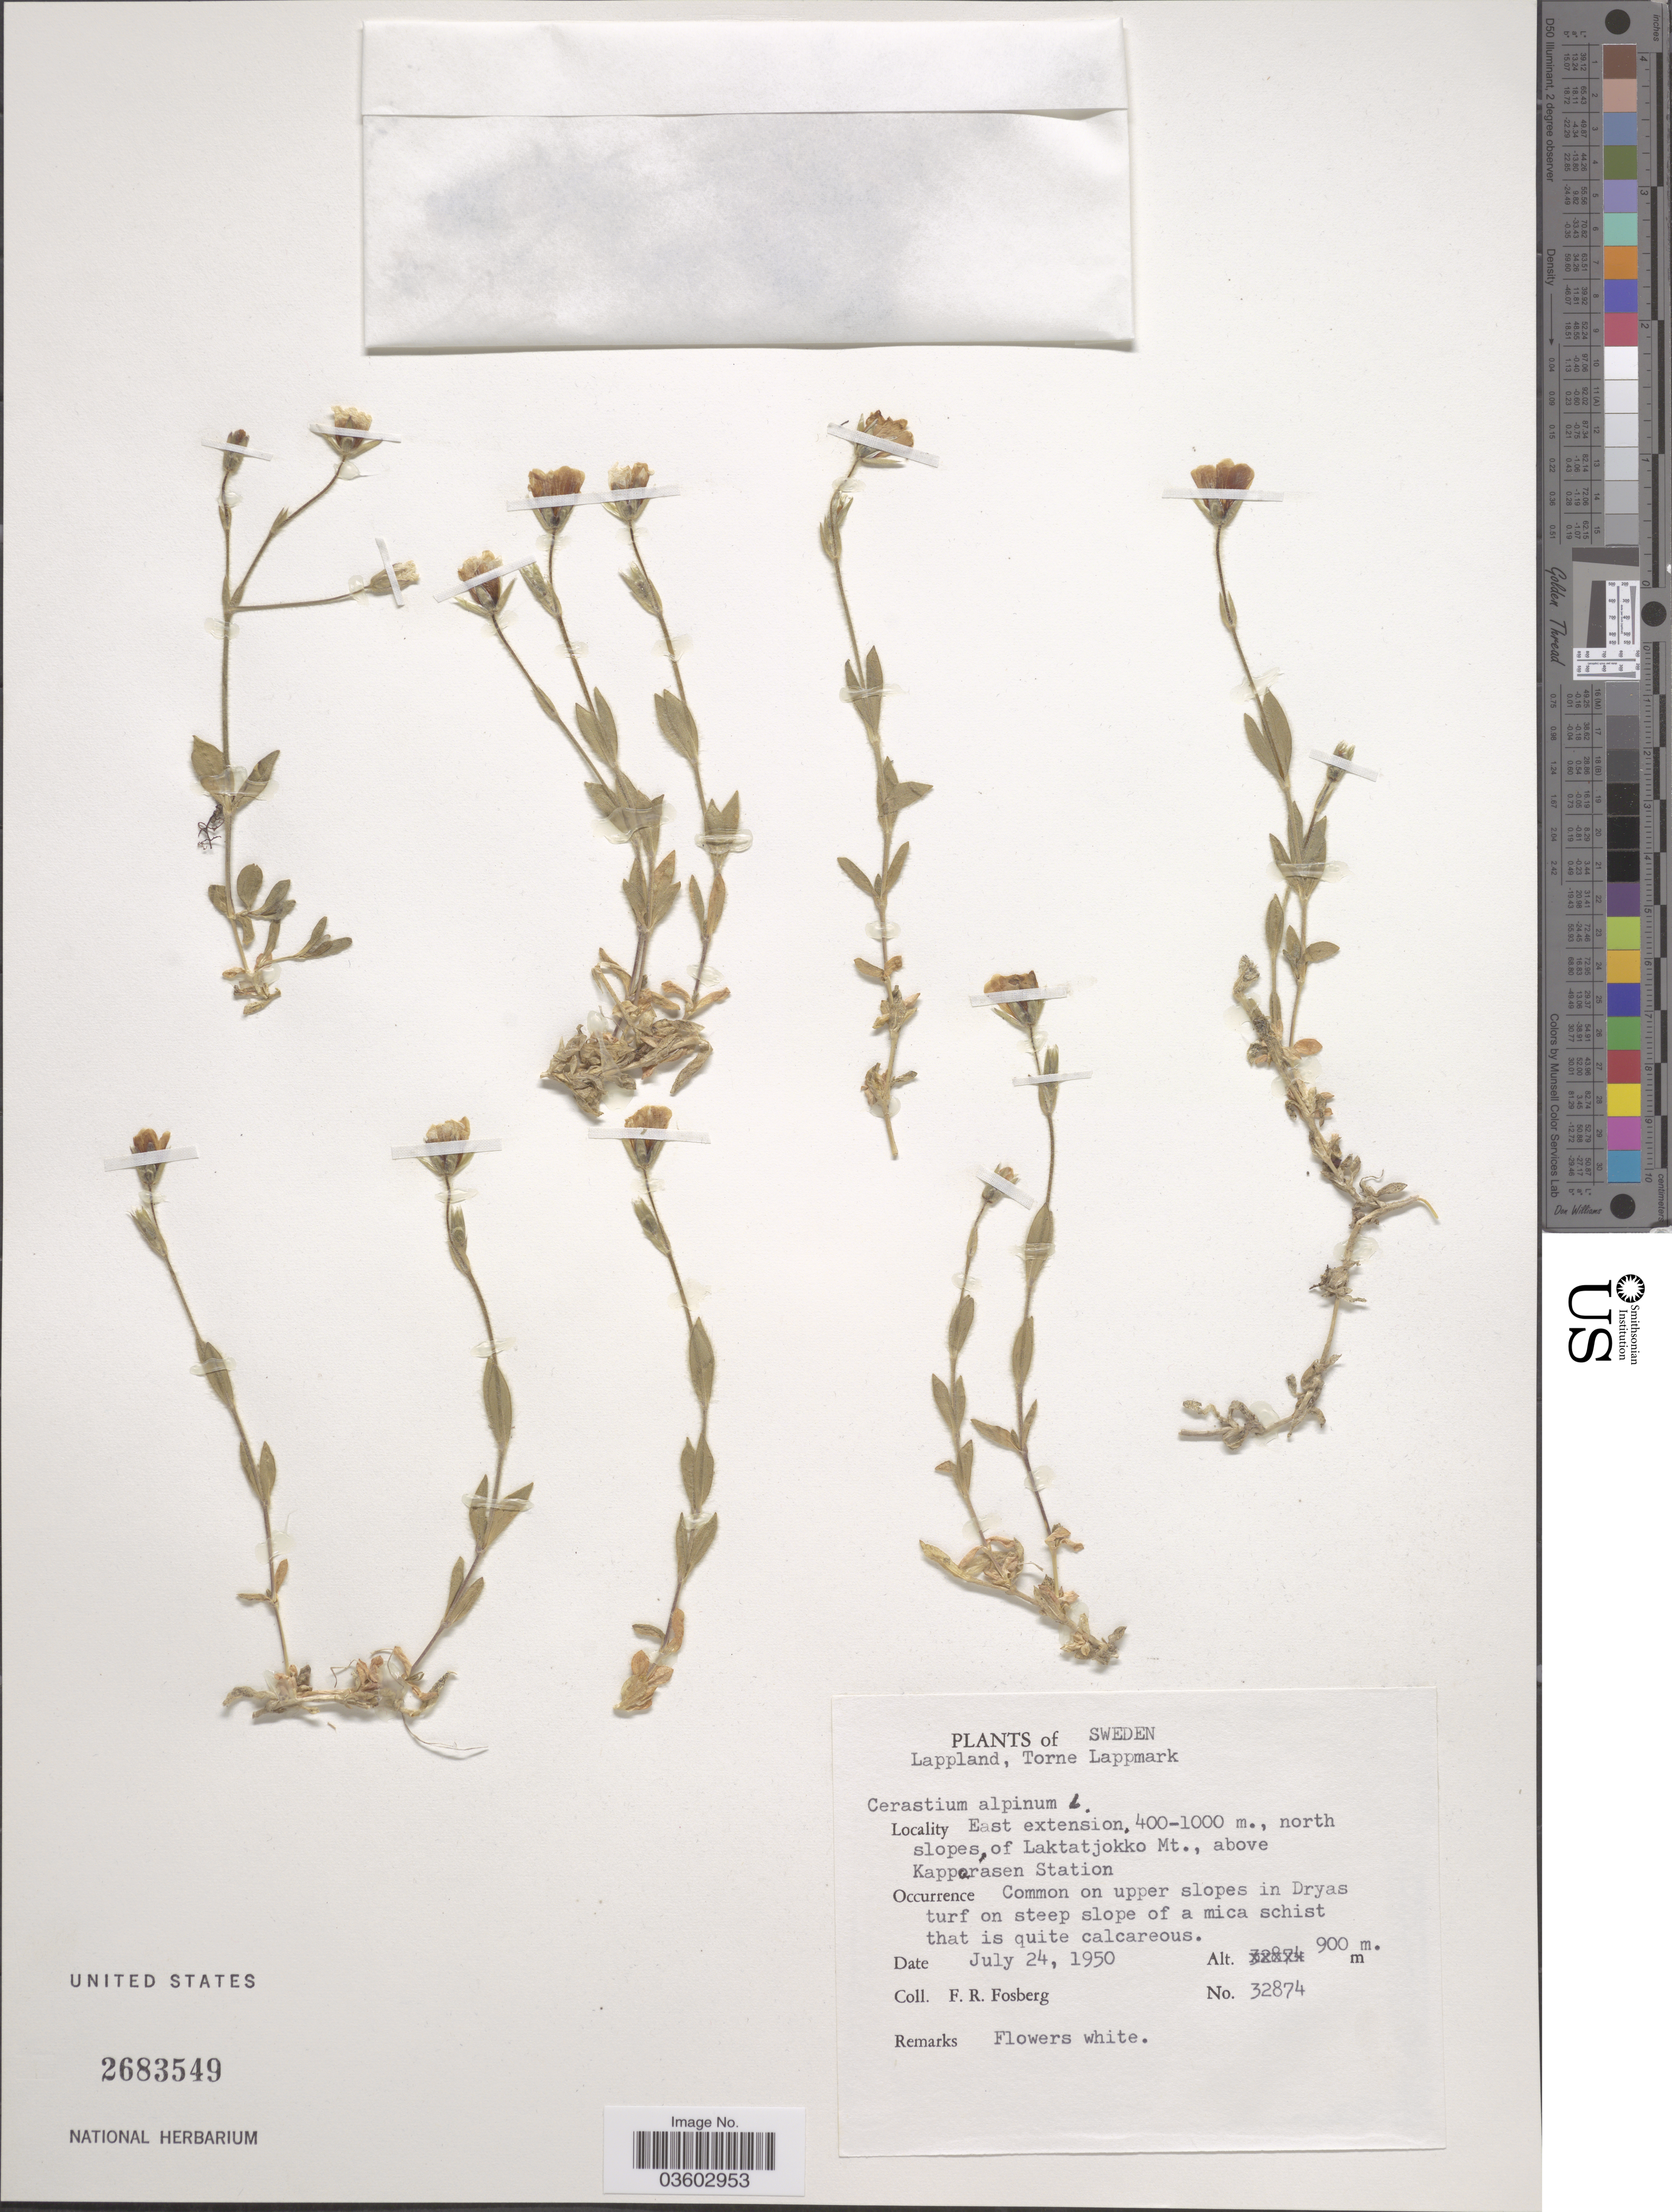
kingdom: Plantae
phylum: Tracheophyta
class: Magnoliopsida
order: Caryophyllales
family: Caryophyllaceae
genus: Cerastium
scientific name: Cerastium alpinum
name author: L.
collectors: F. R. Fosberg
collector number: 32874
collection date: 1950-07-24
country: Sweden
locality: Lappland, Torne Lappmark. East extension, 400-1000 m., north slopes of Laktatjokko Mt., above Kapporasen Station.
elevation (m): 900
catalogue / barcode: US 2683549